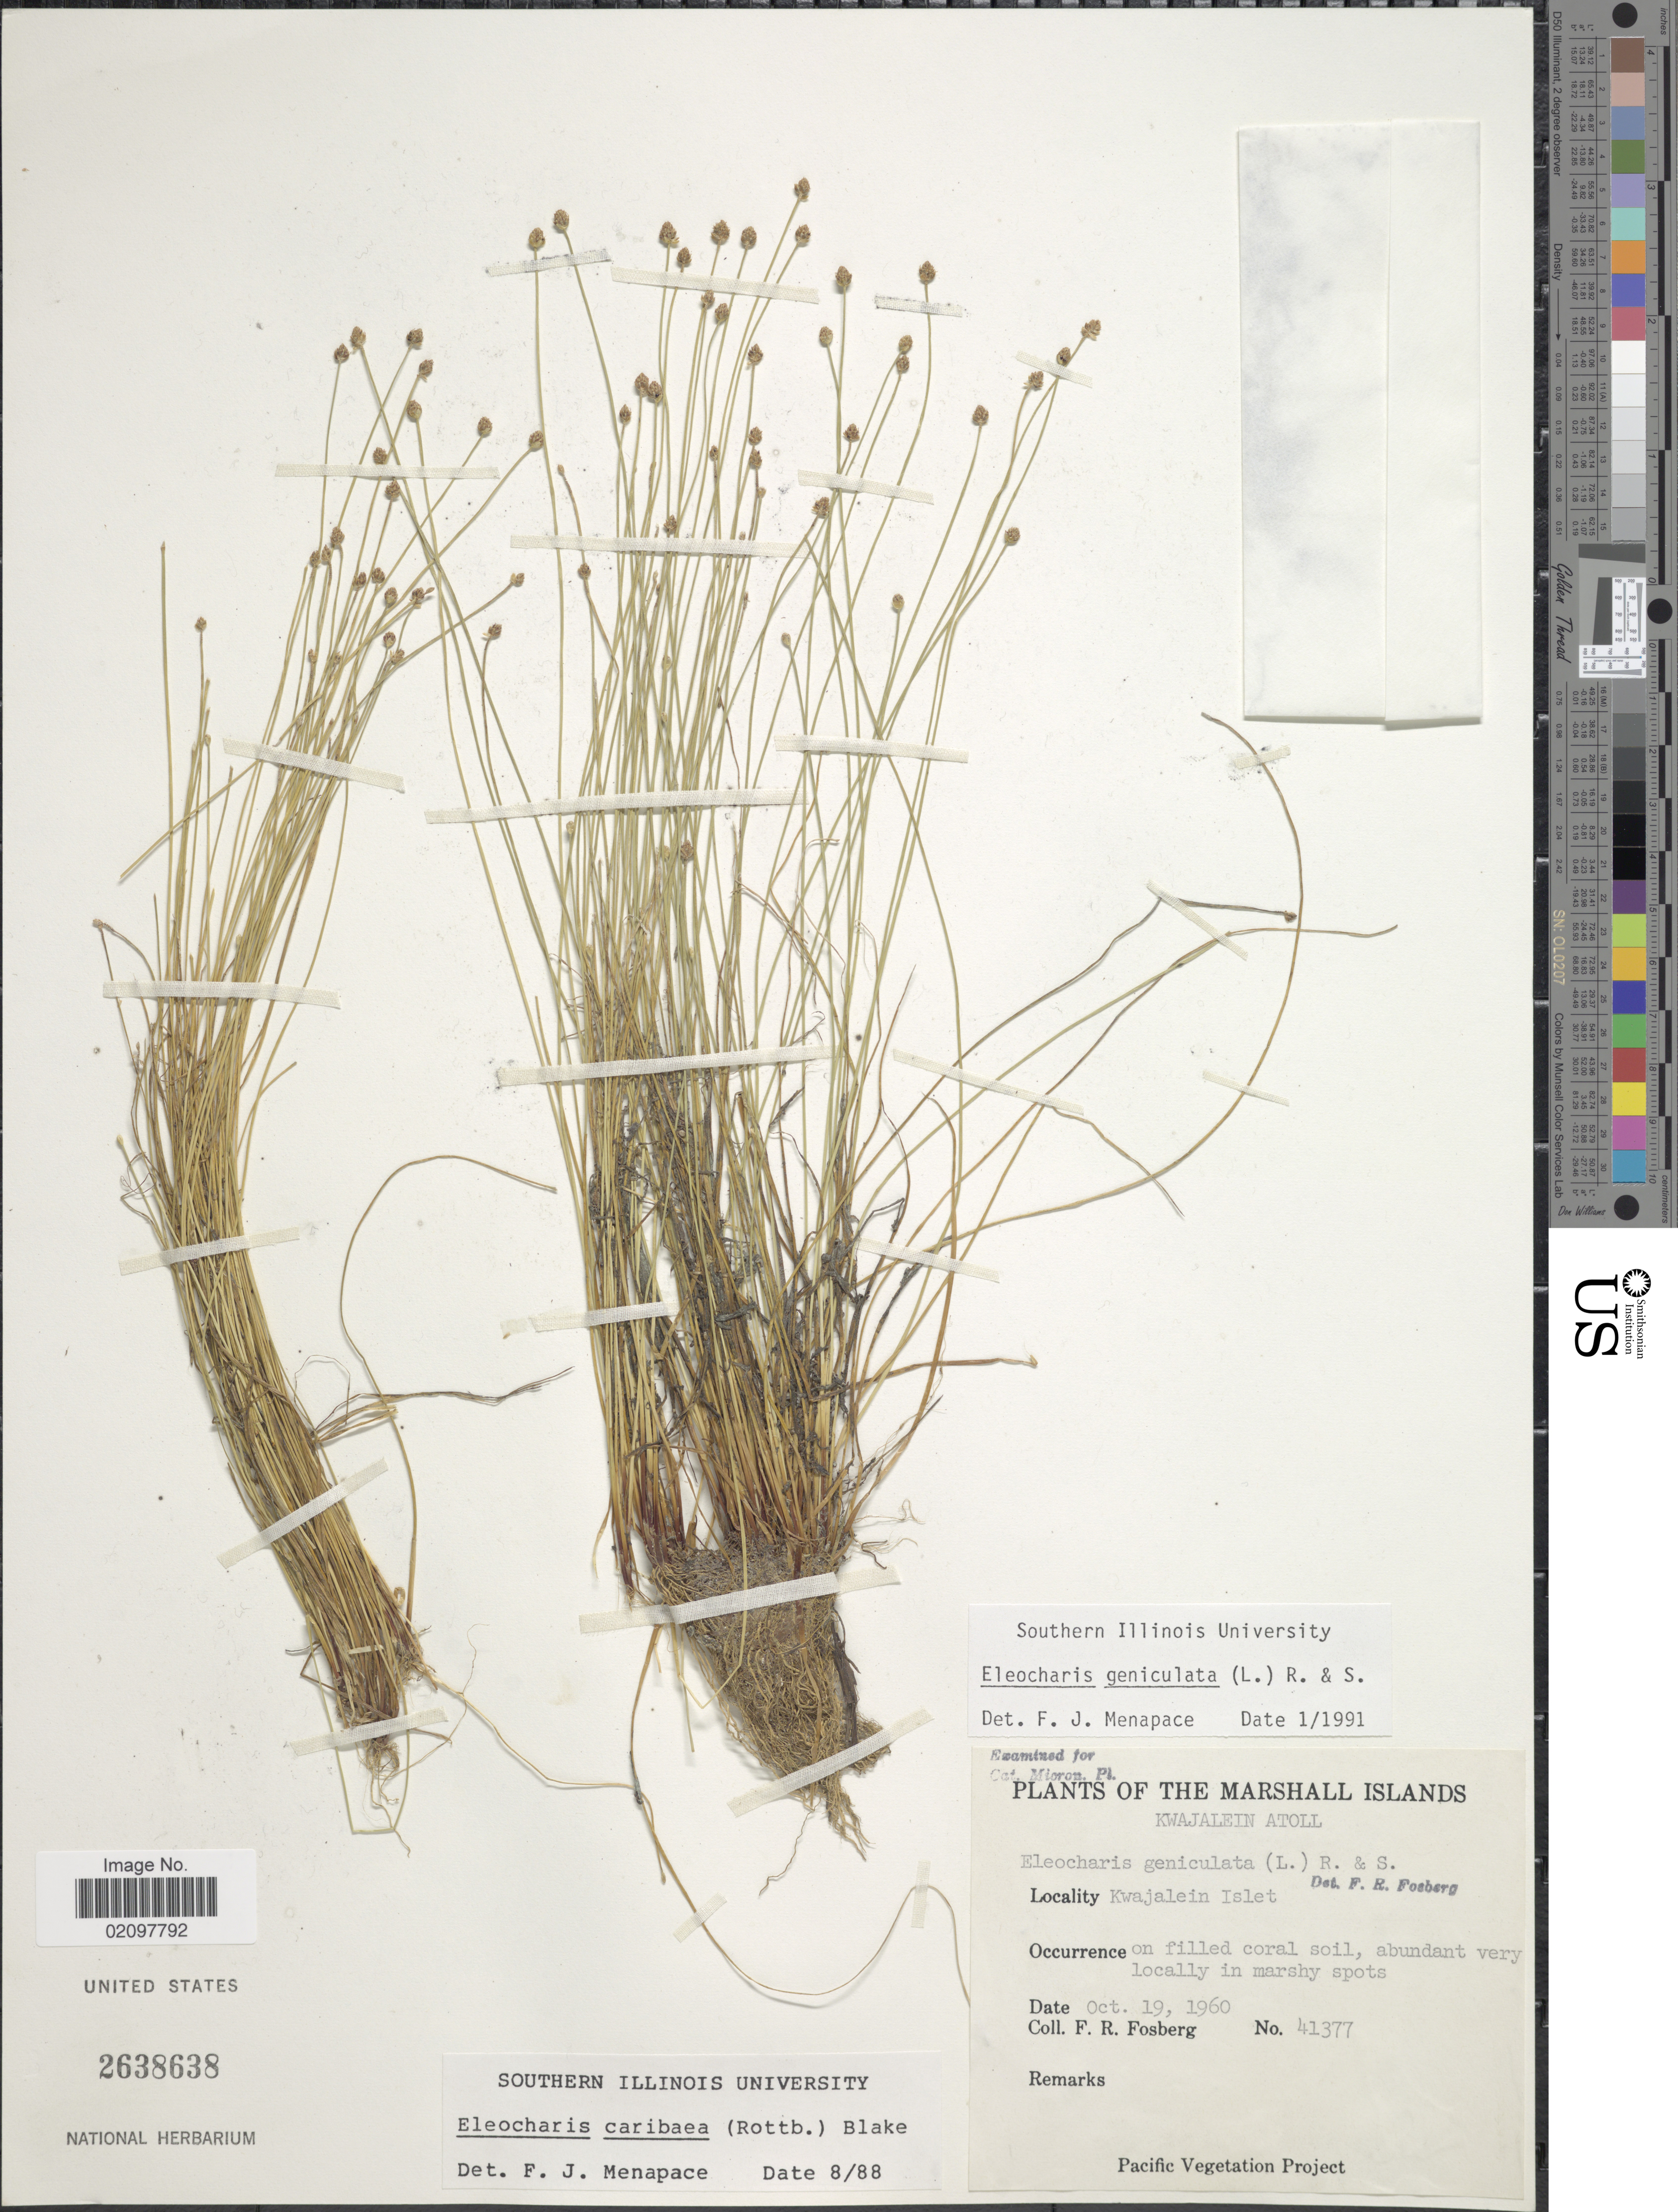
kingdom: Plantae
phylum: Tracheophyta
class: Liliopsida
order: Poales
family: Cyperaceae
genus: Eleocharis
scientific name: Eleocharis geniculata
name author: (L.) Roem. & Schult.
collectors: F. R. Fosberg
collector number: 41377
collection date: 1960-10-19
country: Marshall Islands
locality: Marshall Islands. Kwajalein Atoll. Kwajalein Islet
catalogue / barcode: US 2638638